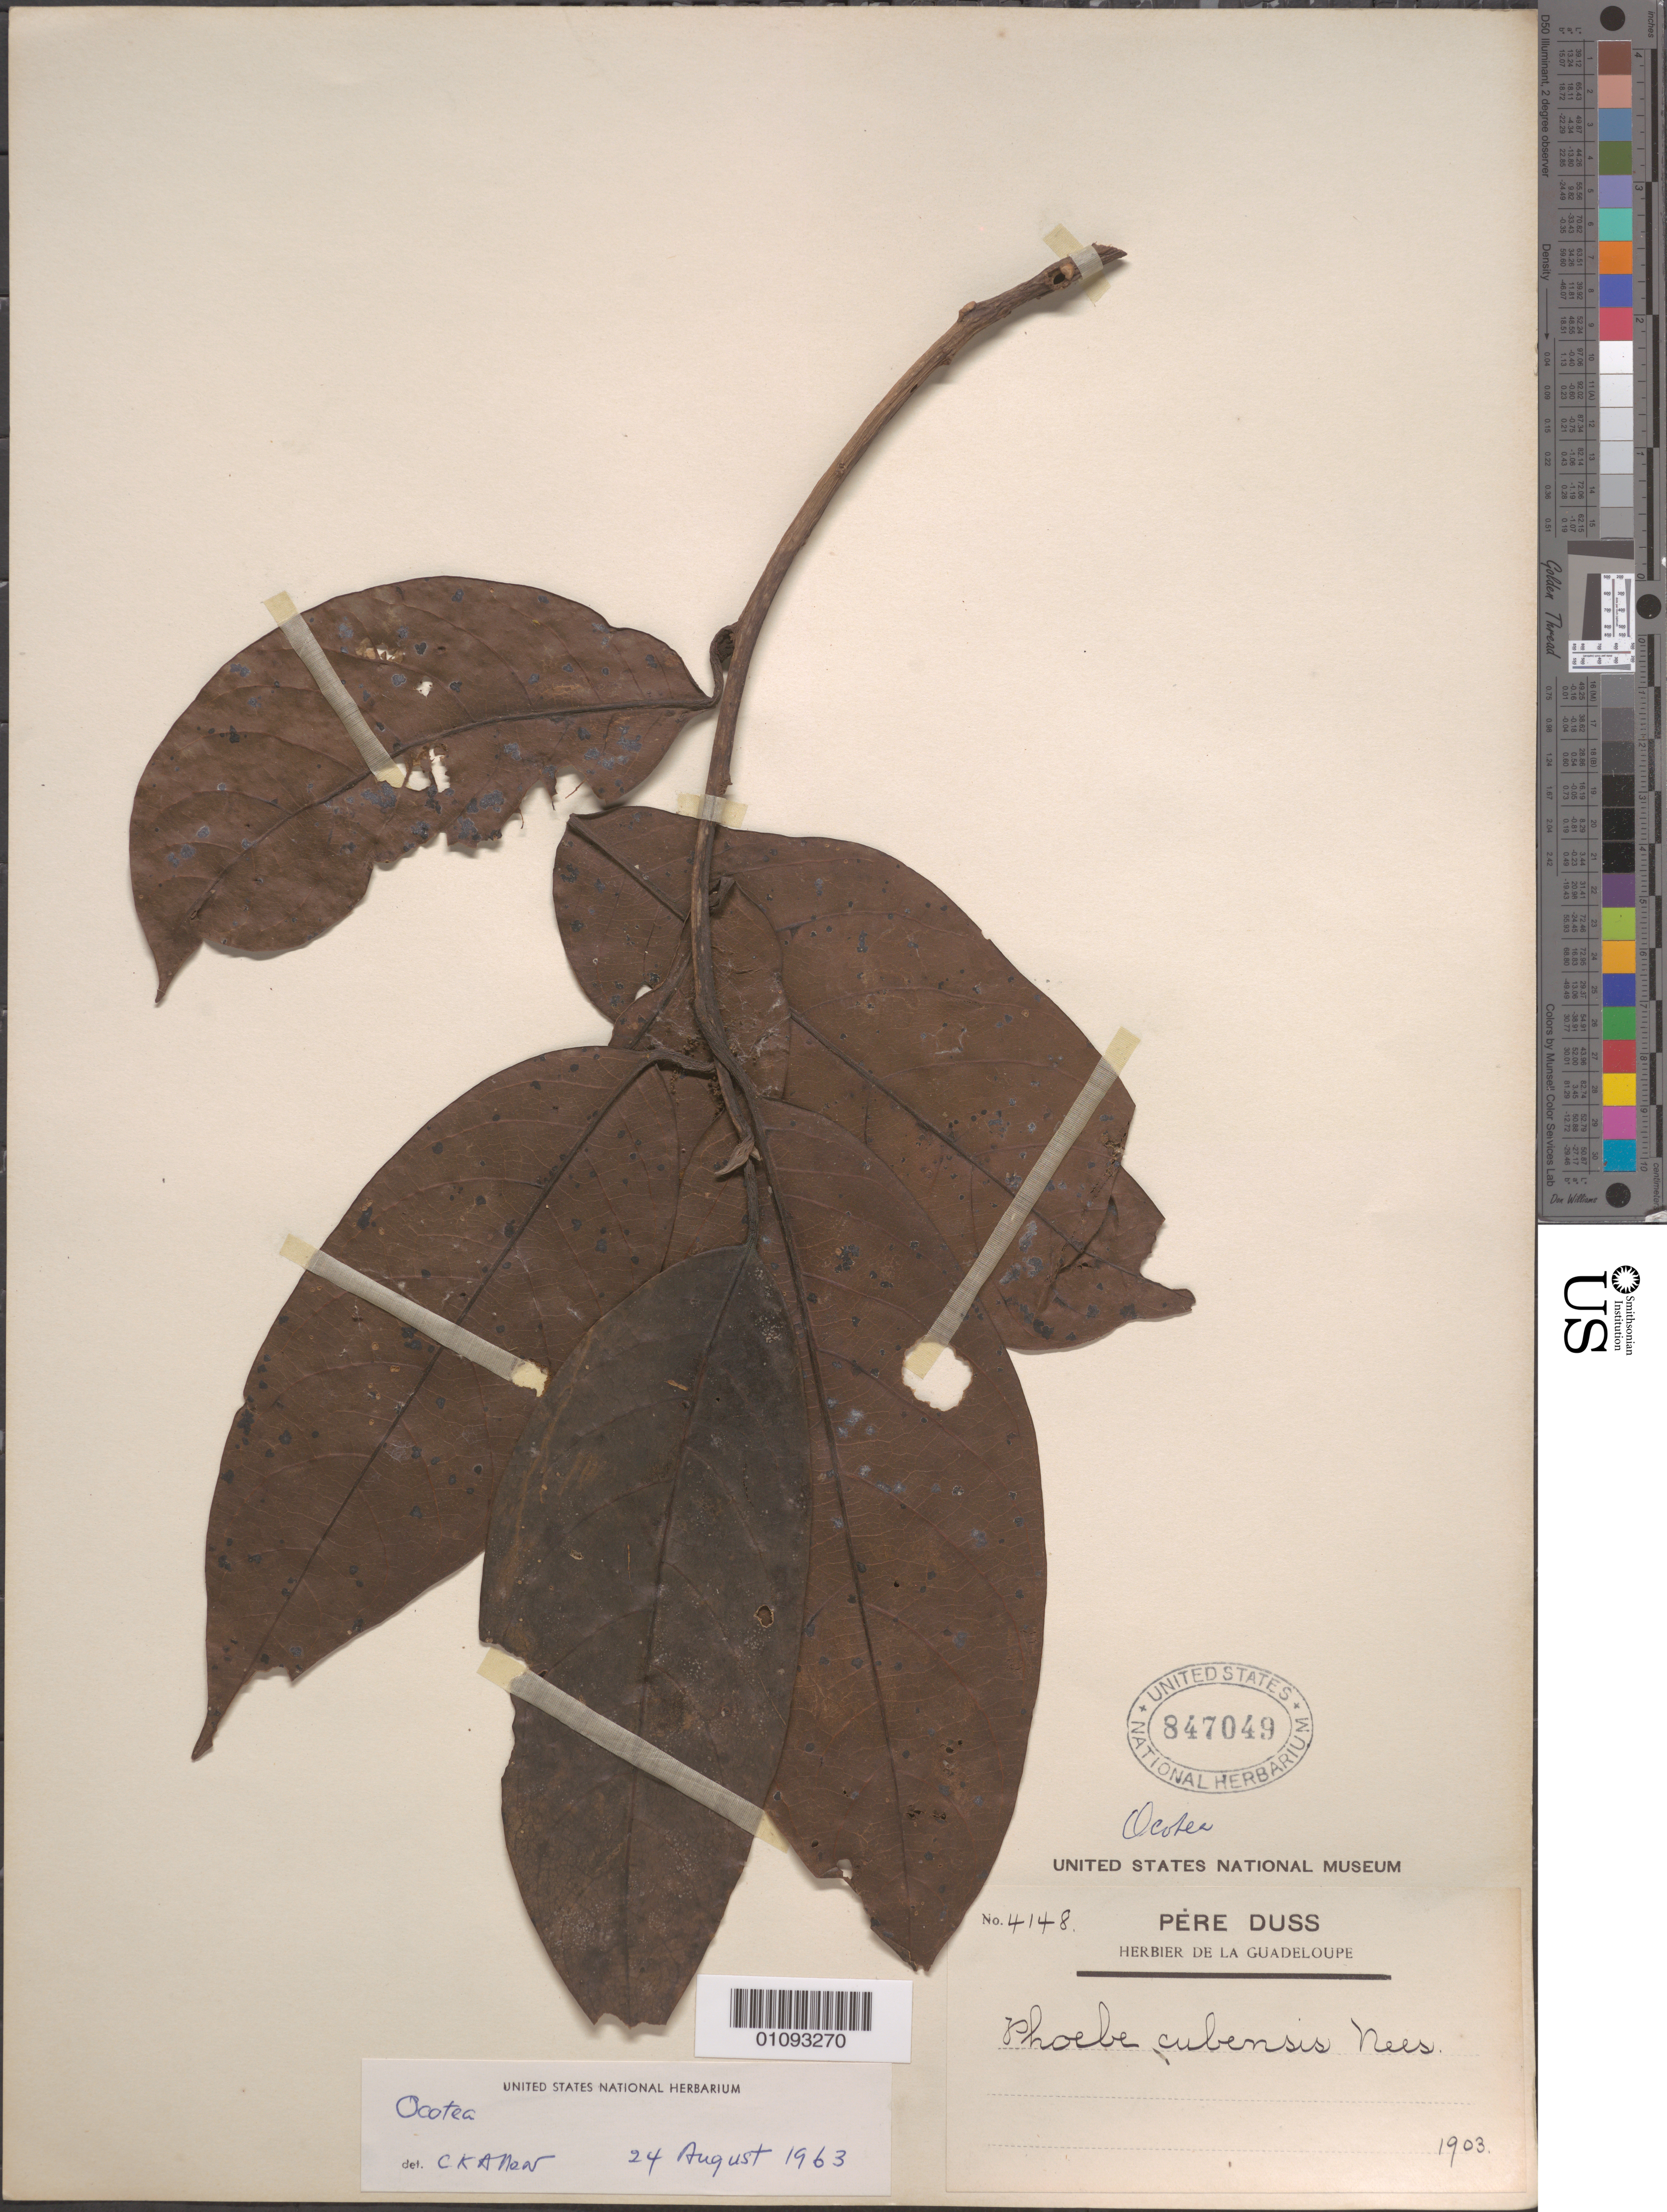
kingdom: Plantae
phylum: Tracheophyta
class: Magnoliopsida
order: Laurales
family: Lauraceae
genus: Ocotea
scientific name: Ocotea sp.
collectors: Père Duss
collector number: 4148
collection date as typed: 1903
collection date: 1903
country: Guadeloupe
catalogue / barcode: US 847049